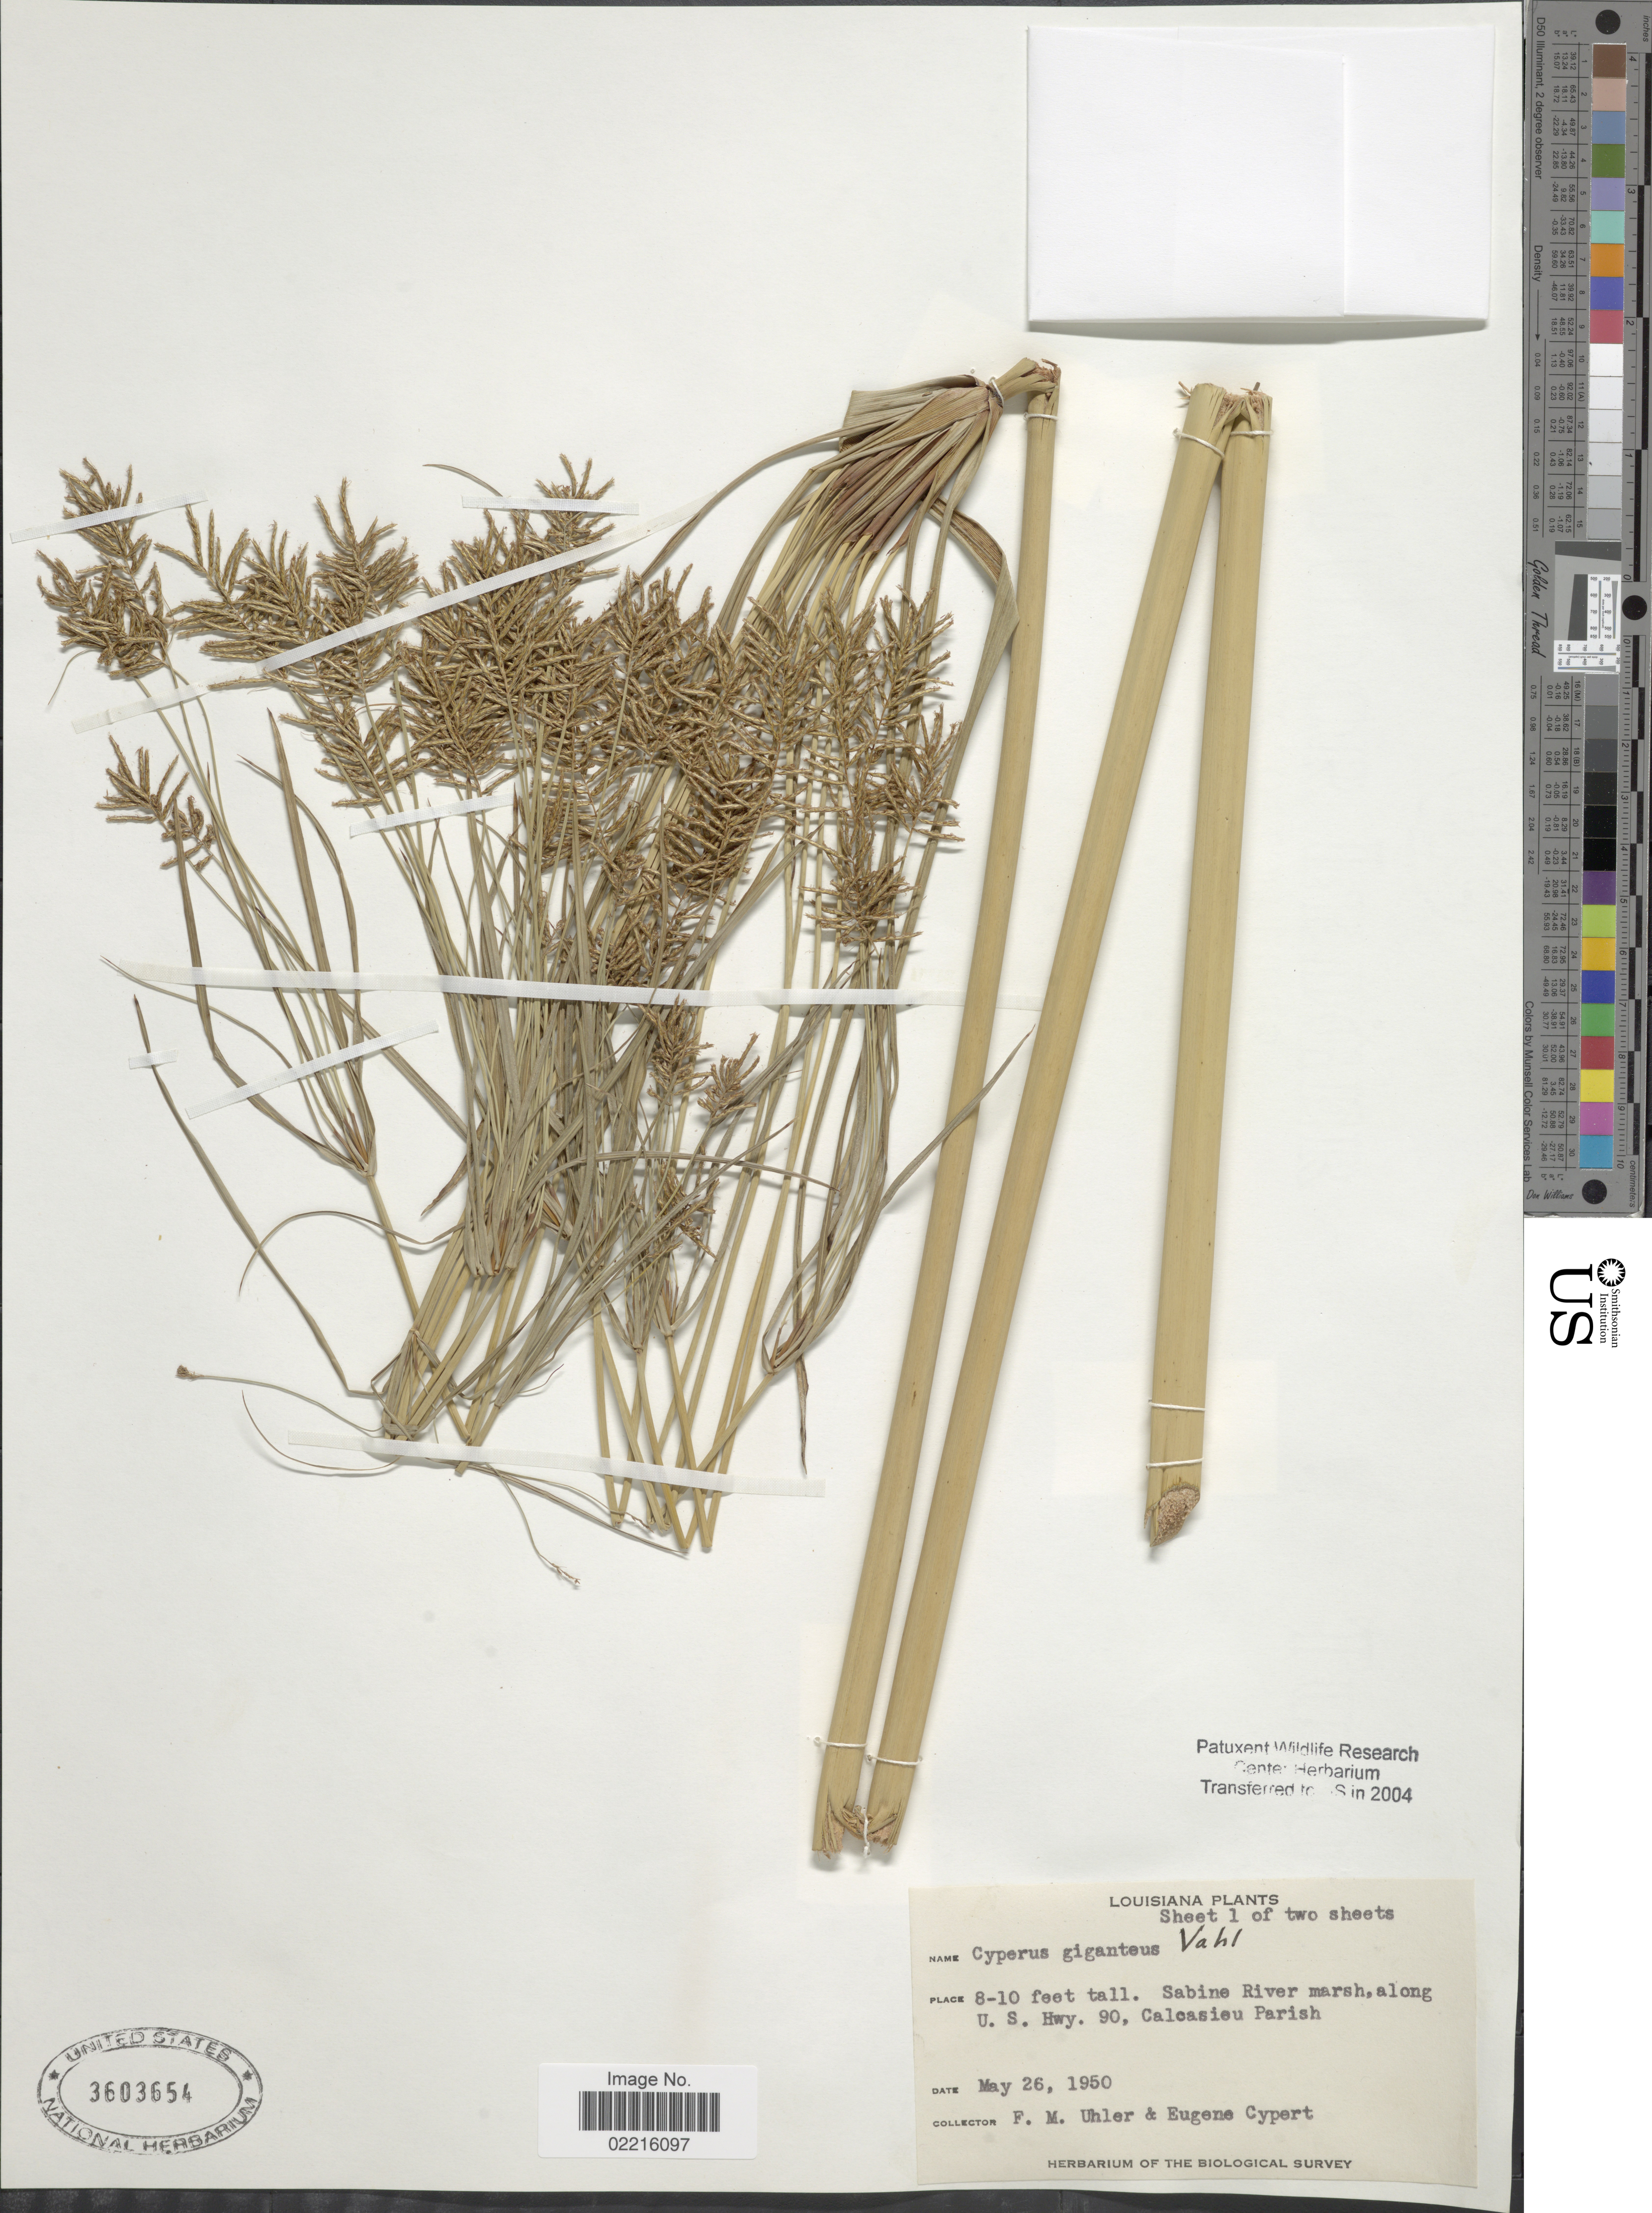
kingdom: Plantae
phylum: Tracheophyta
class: Liliopsida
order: Poales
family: Cyperaceae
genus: Cyperus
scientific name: Cyperus giganteus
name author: Vahl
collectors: F. M. Uhler & E. Cypert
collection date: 1950-05-26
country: United States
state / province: Louisiana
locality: Sabine River marsh, along U.S. Hwy. 90, Calcasieu Parish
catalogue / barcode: US 3603654